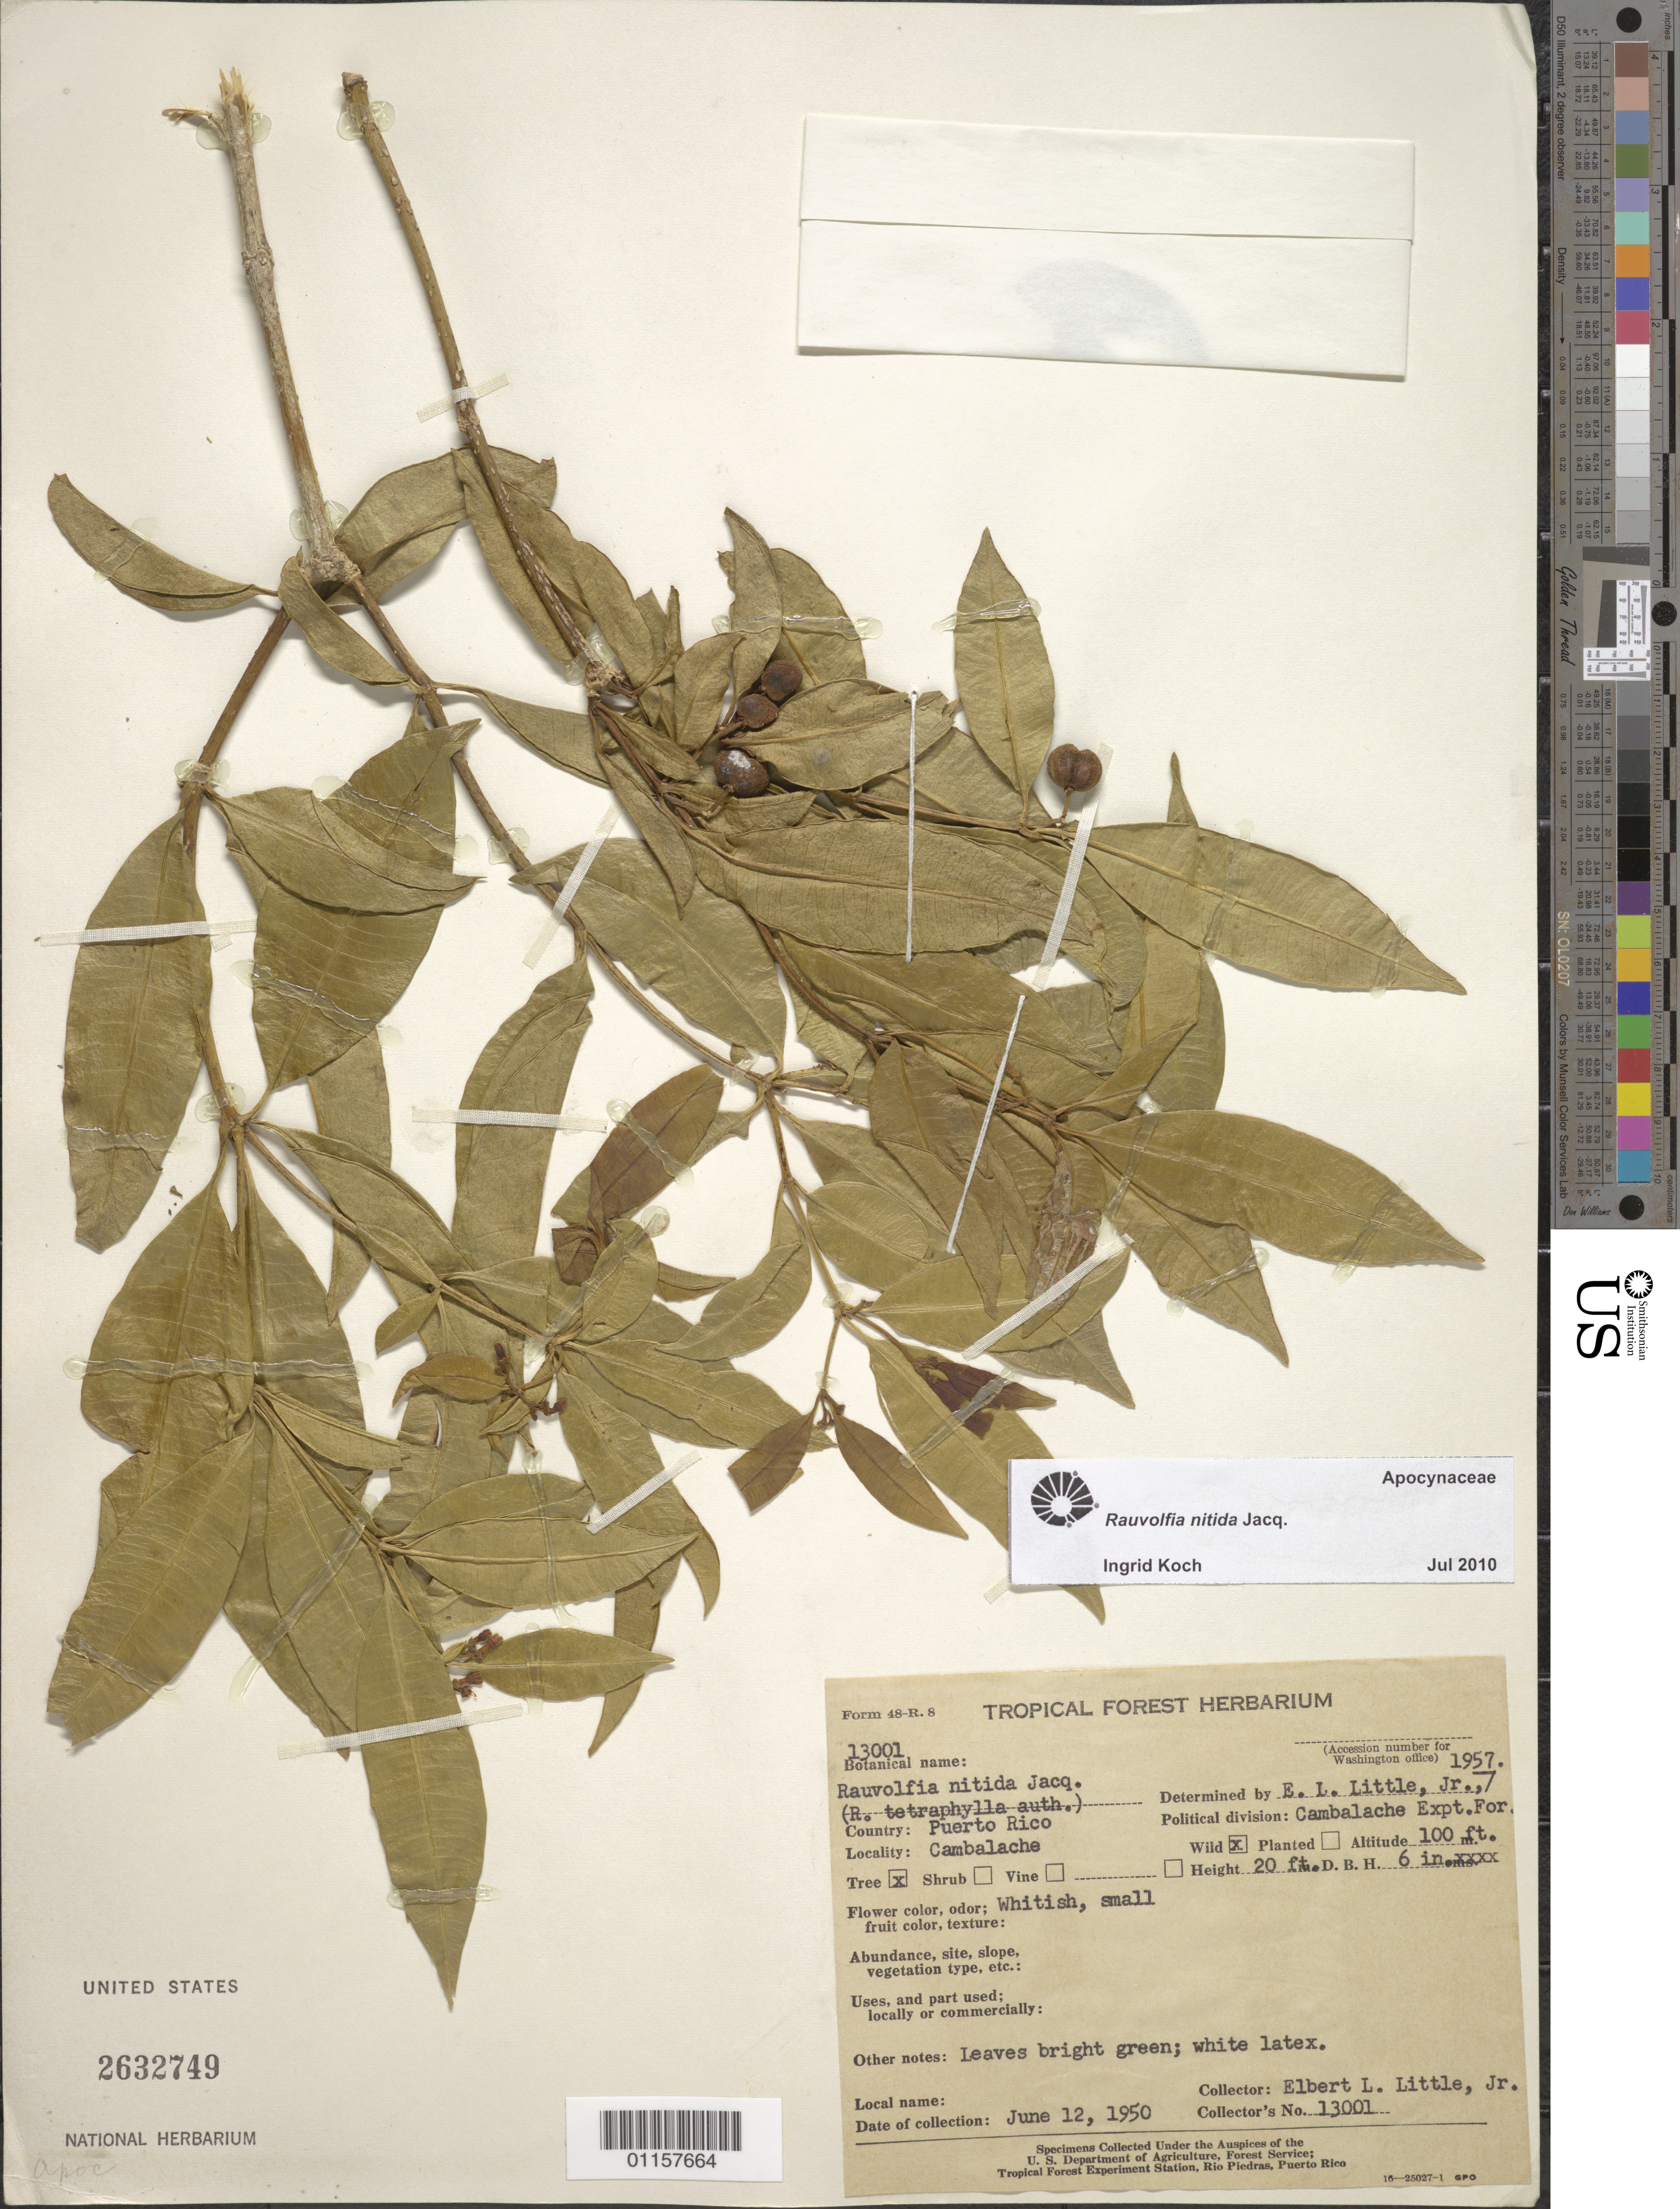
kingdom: Plantae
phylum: Tracheophyta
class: Magnoliopsida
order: Gentianales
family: Apocynaceae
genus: Rauvolfia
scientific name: Rauvolfia nitida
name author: Jacq.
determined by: Koch, I.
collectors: E. L. Little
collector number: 13001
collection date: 1950-06-12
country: Puerto Rico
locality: Cambalache Expt. Forest, Cambalache.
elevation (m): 30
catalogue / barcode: US 2632749